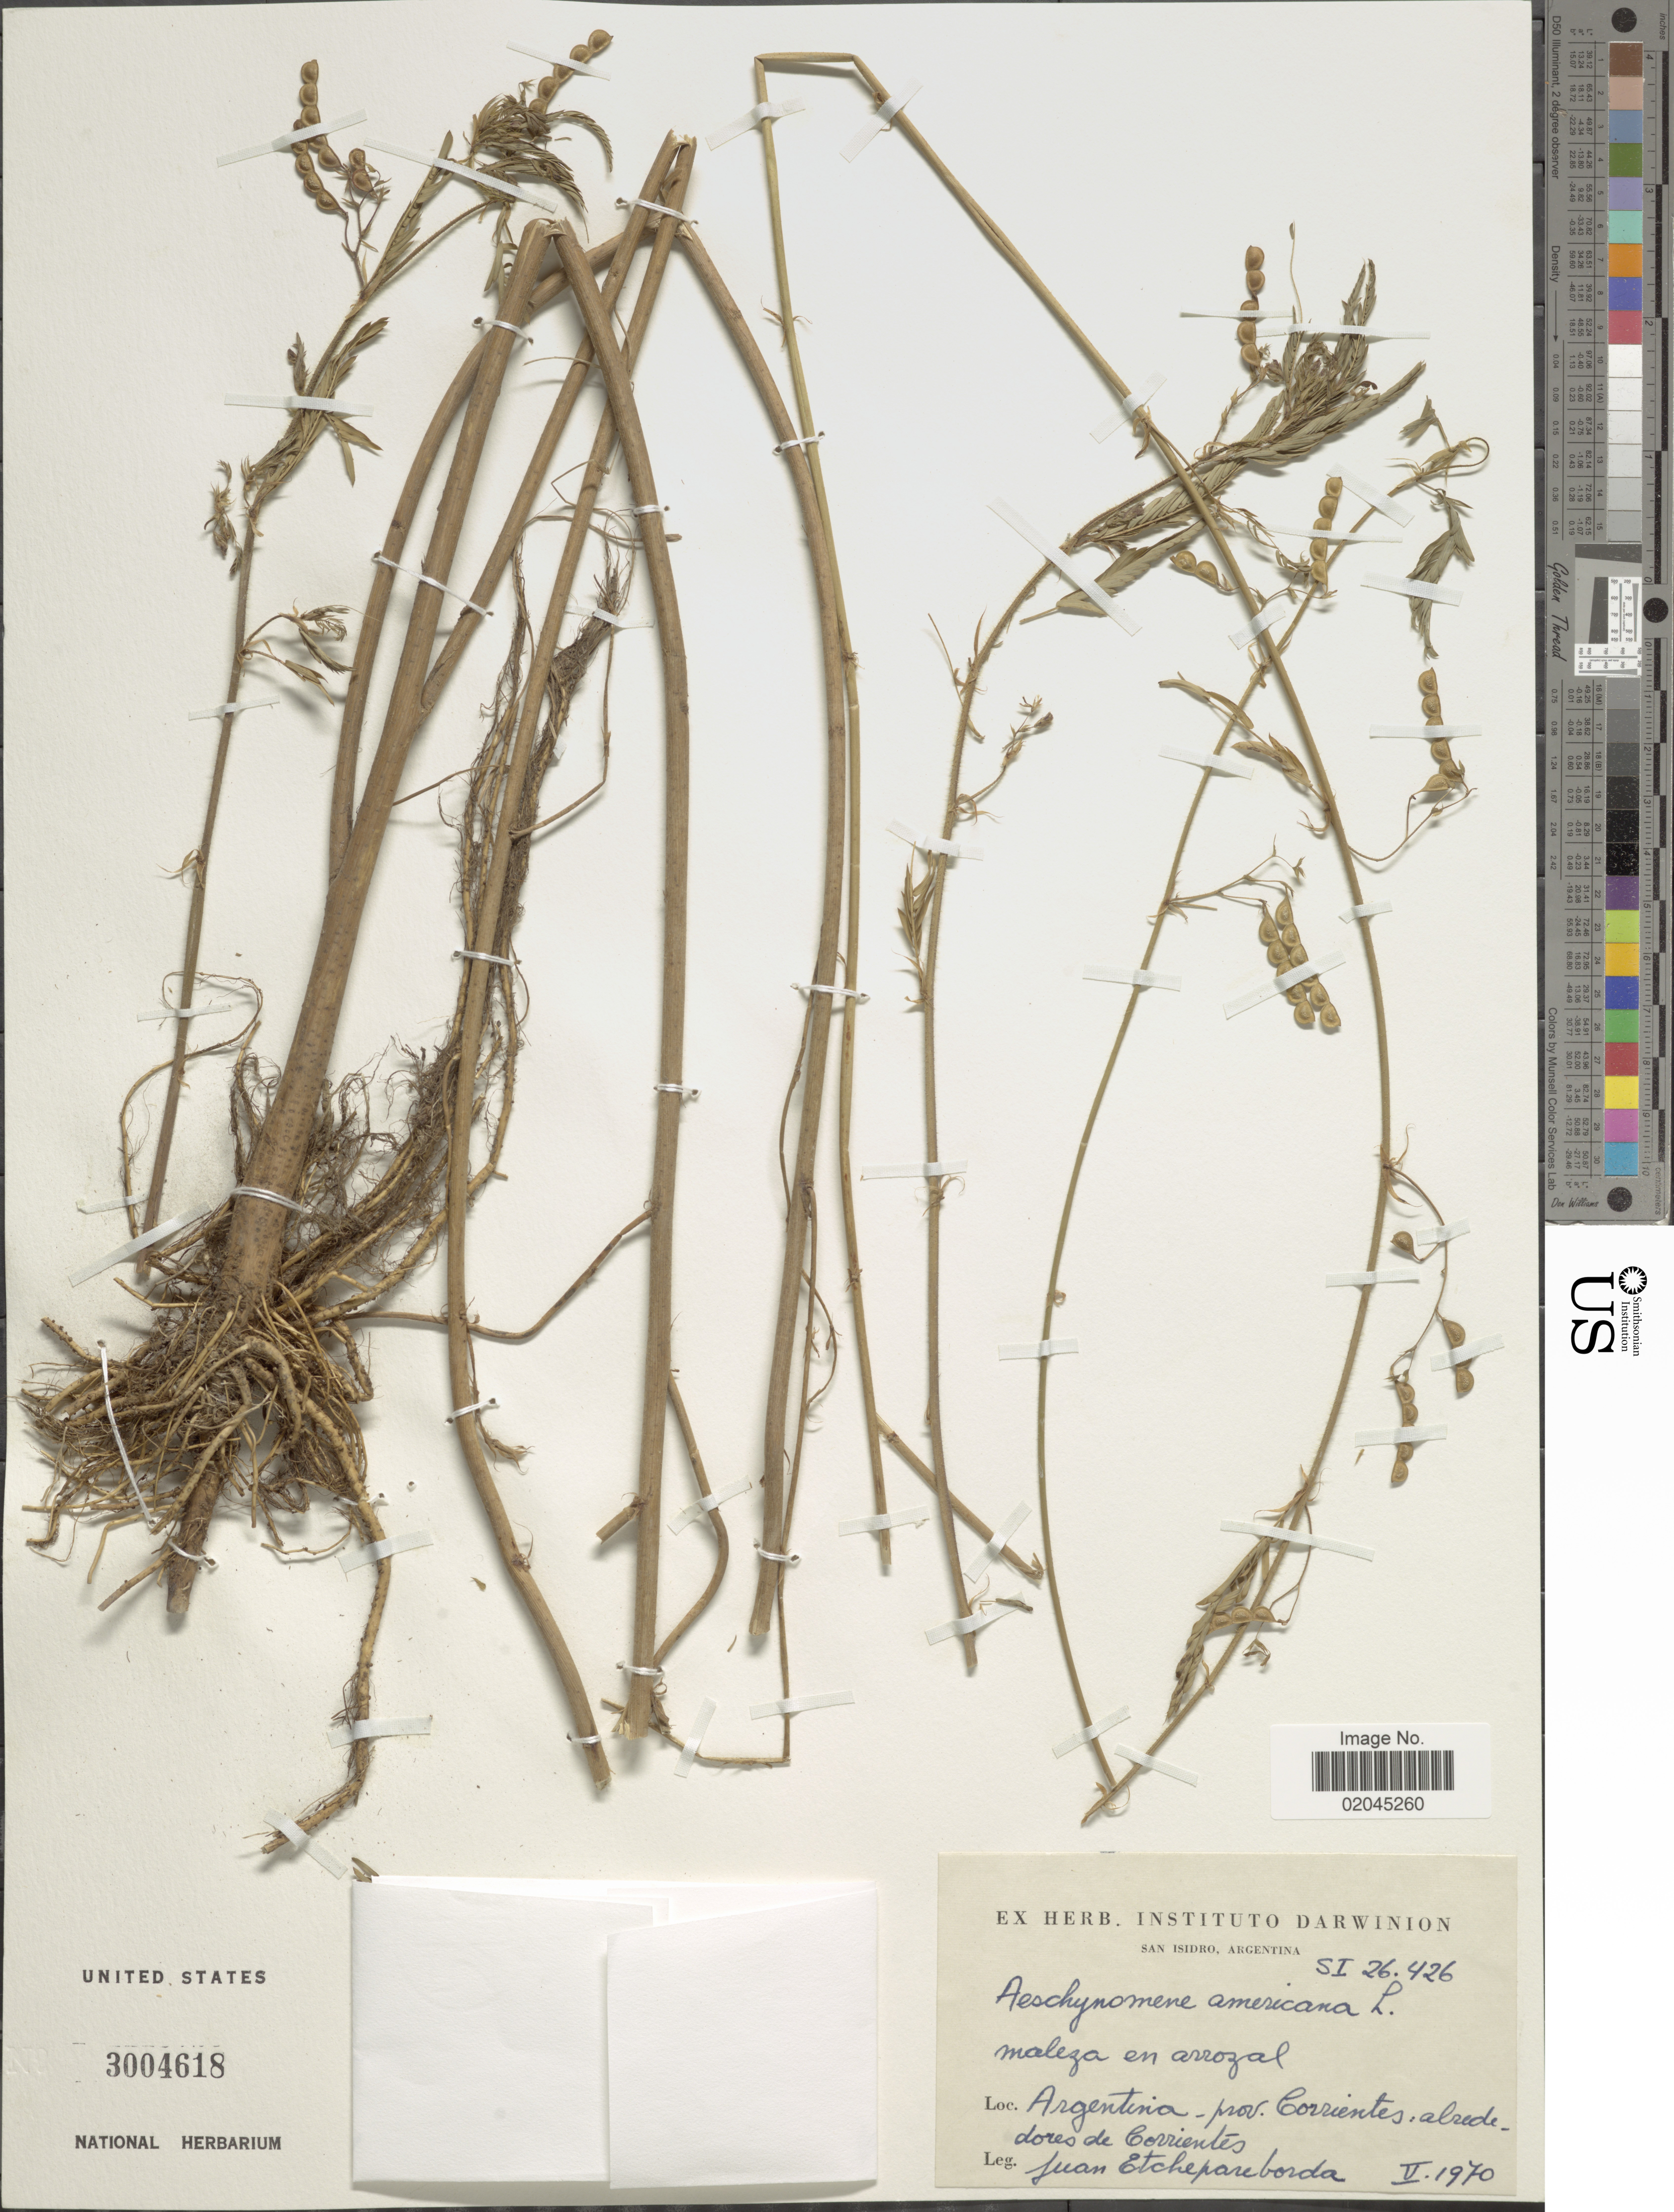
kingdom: Plantae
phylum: Tracheophyta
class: Magnoliopsida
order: Fabales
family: Fabaceae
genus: Aeschynomene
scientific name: Aeschynomene americana var. americana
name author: L.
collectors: J. Etchepareborda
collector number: SI 26426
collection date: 1970-05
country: Argentina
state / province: Corrientes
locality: Alrededores de Coriientes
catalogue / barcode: US 3004618